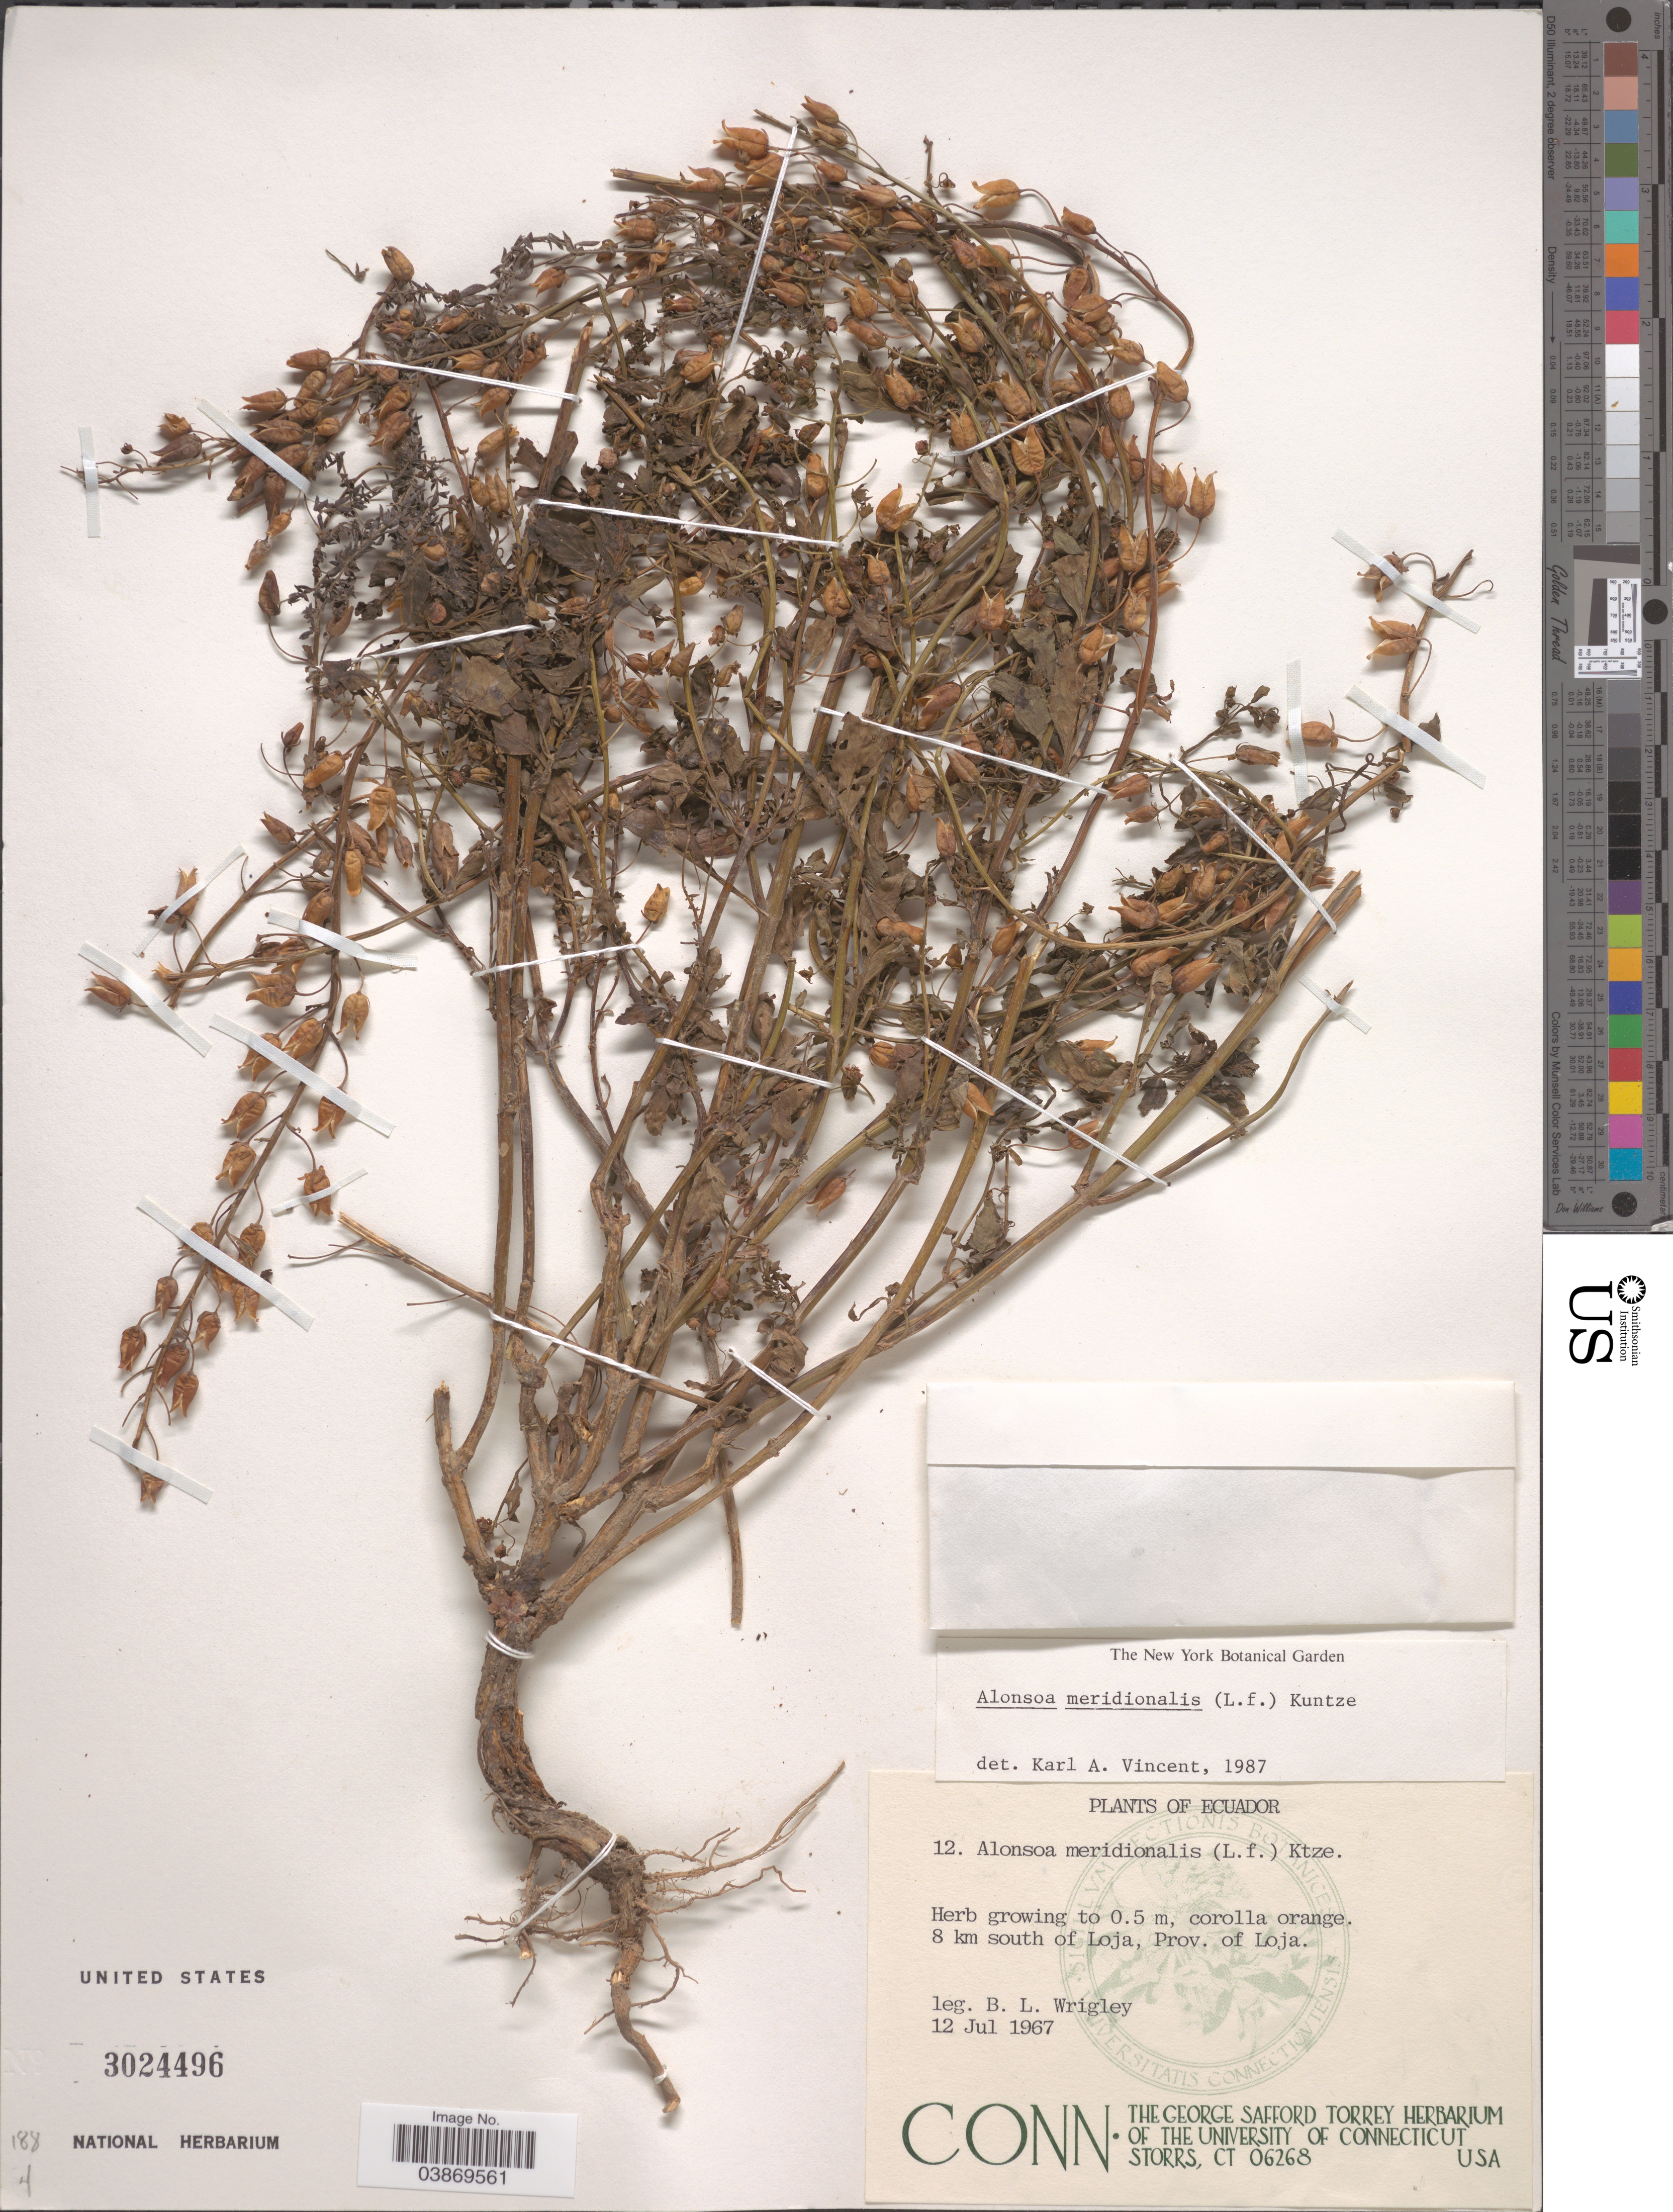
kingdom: Plantae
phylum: Tracheophyta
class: Magnoliopsida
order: Lamiales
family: Scrophulariaceae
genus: Alonsoa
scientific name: Alonsoa meridionalis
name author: (L. f.) Kuntze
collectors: B. L. Wrigley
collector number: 12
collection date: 1967-07-12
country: Ecuador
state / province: Loja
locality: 8 km south of Loja.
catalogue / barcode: US 3024496